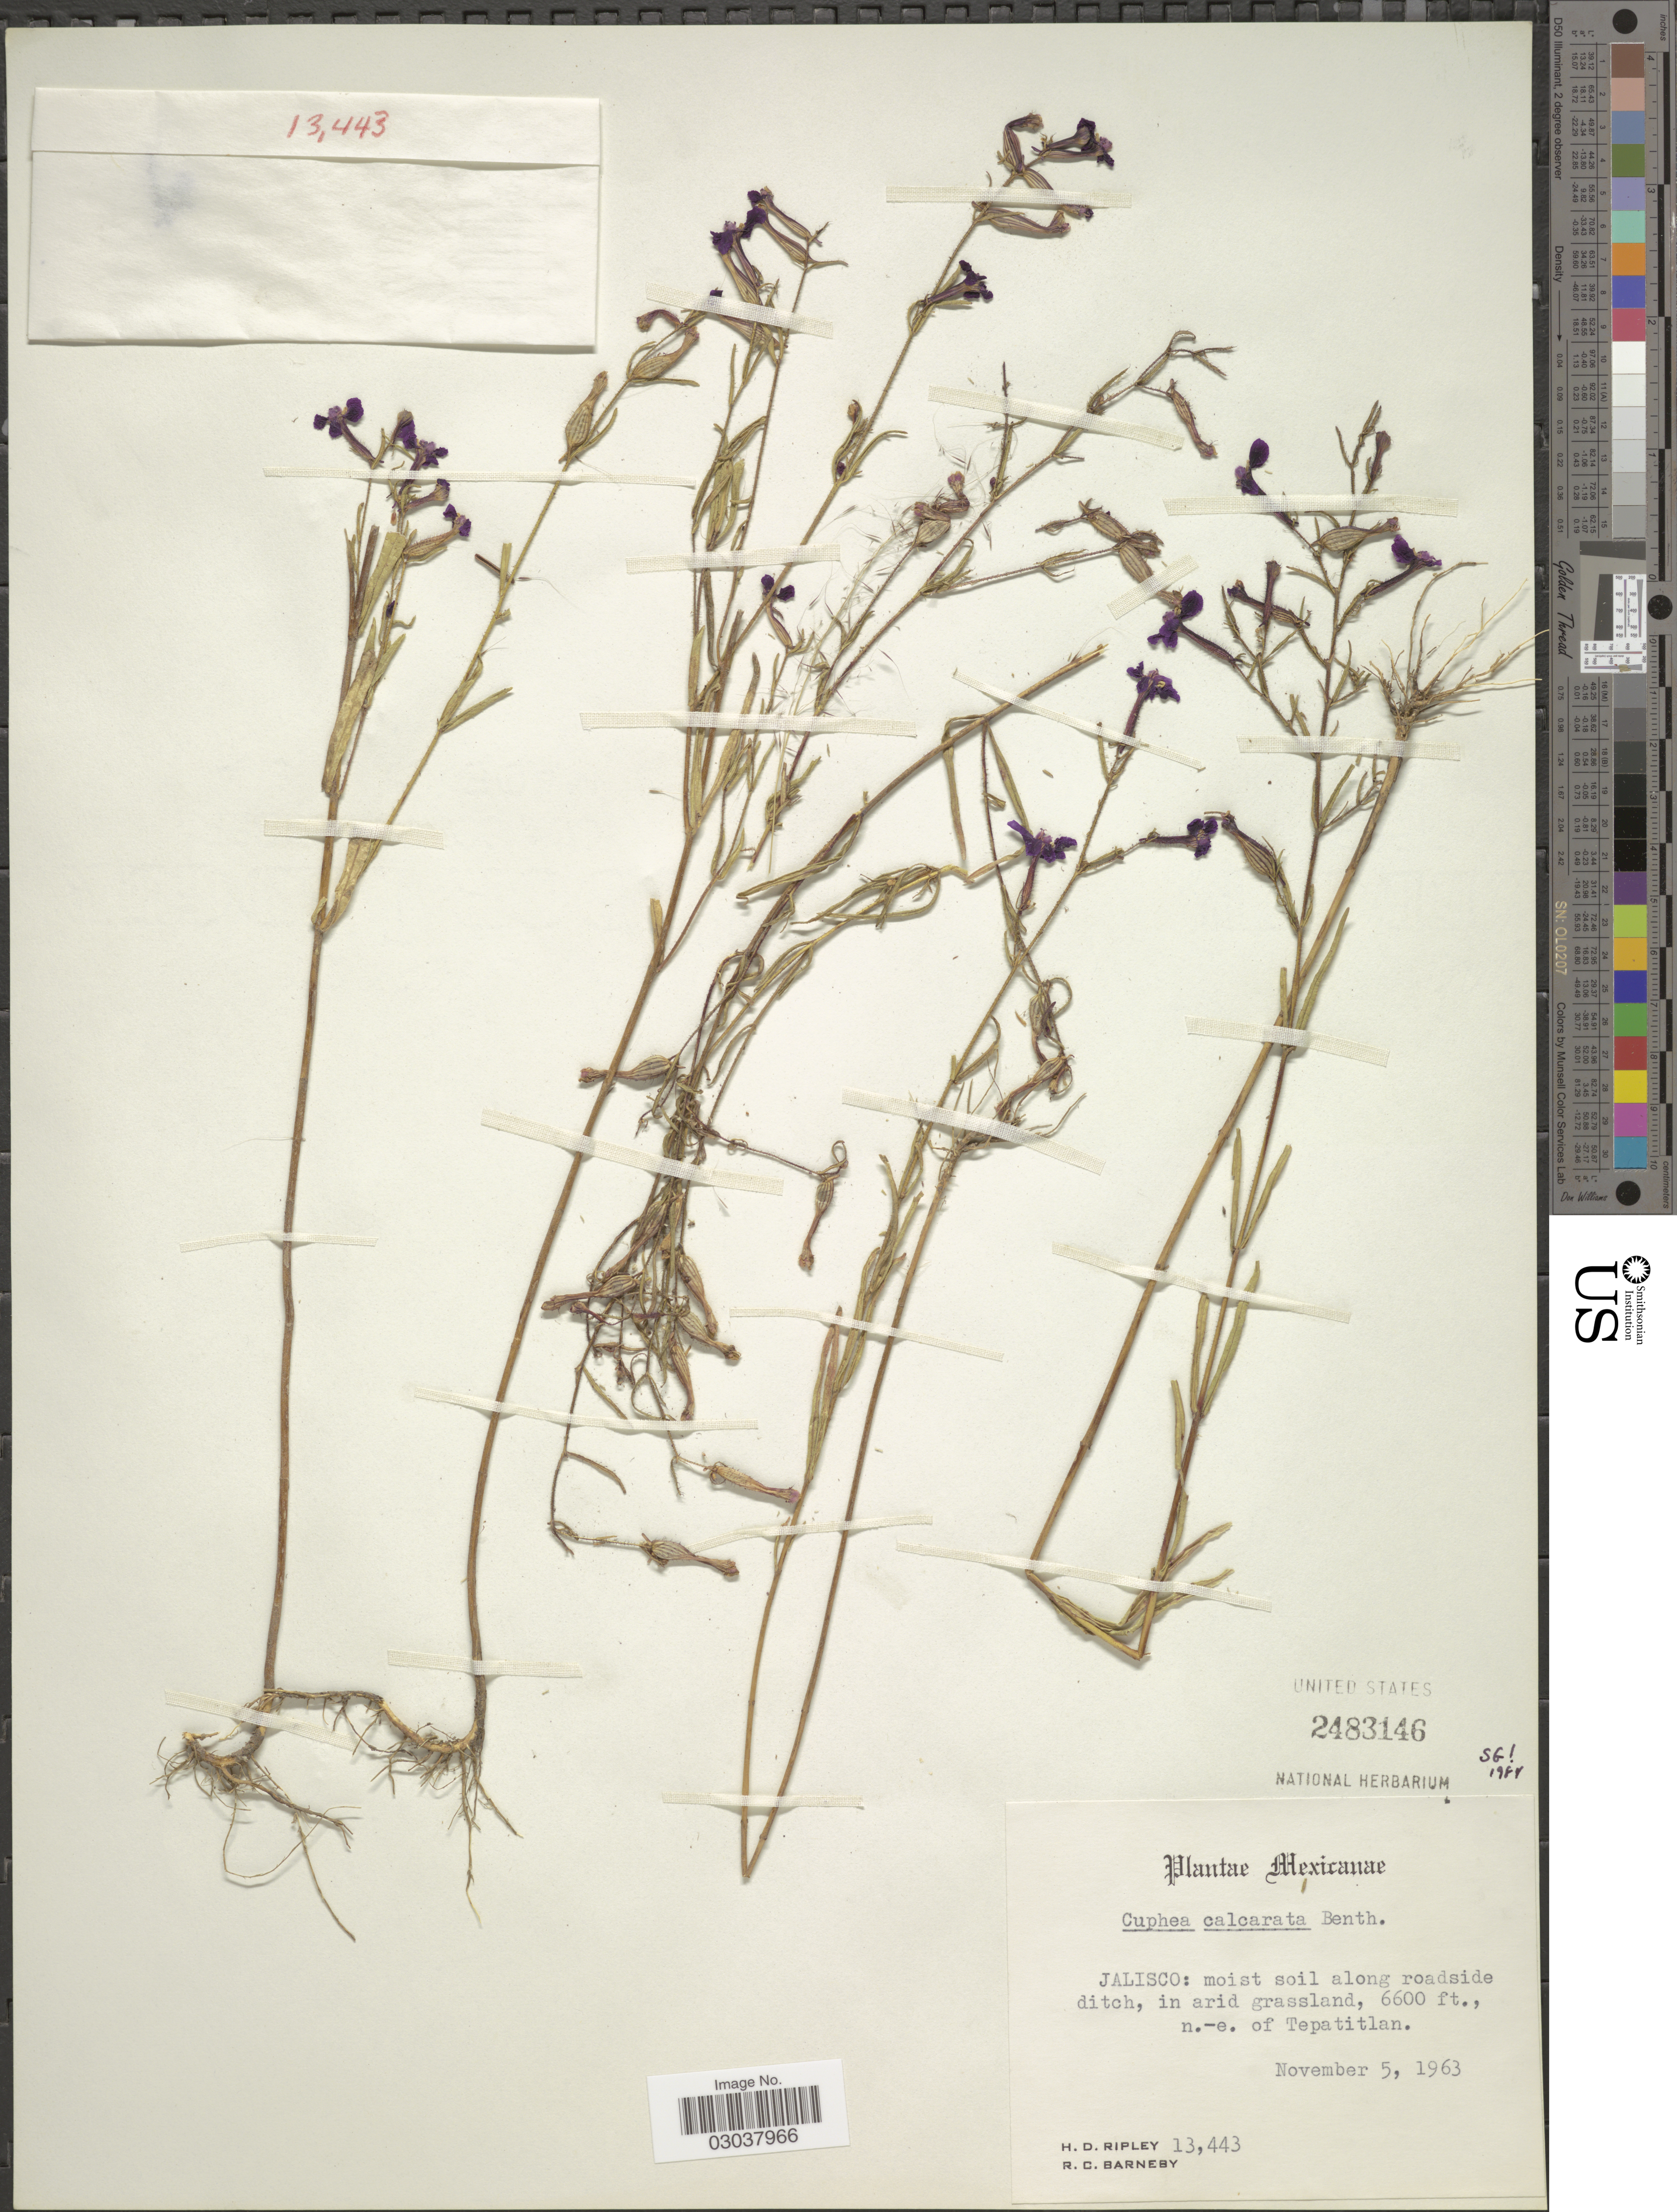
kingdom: Plantae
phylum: Tracheophyta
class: Magnoliopsida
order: Myrtales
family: Lythraceae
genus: Cuphea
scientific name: Cuphea calcarata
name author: Benth.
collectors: H. Ripley & R. C. Barneby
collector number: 13443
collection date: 1963-11-05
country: Mexico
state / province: Jalisco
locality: N.-e. of Tepatitlan.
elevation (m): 2012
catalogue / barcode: US 2483146